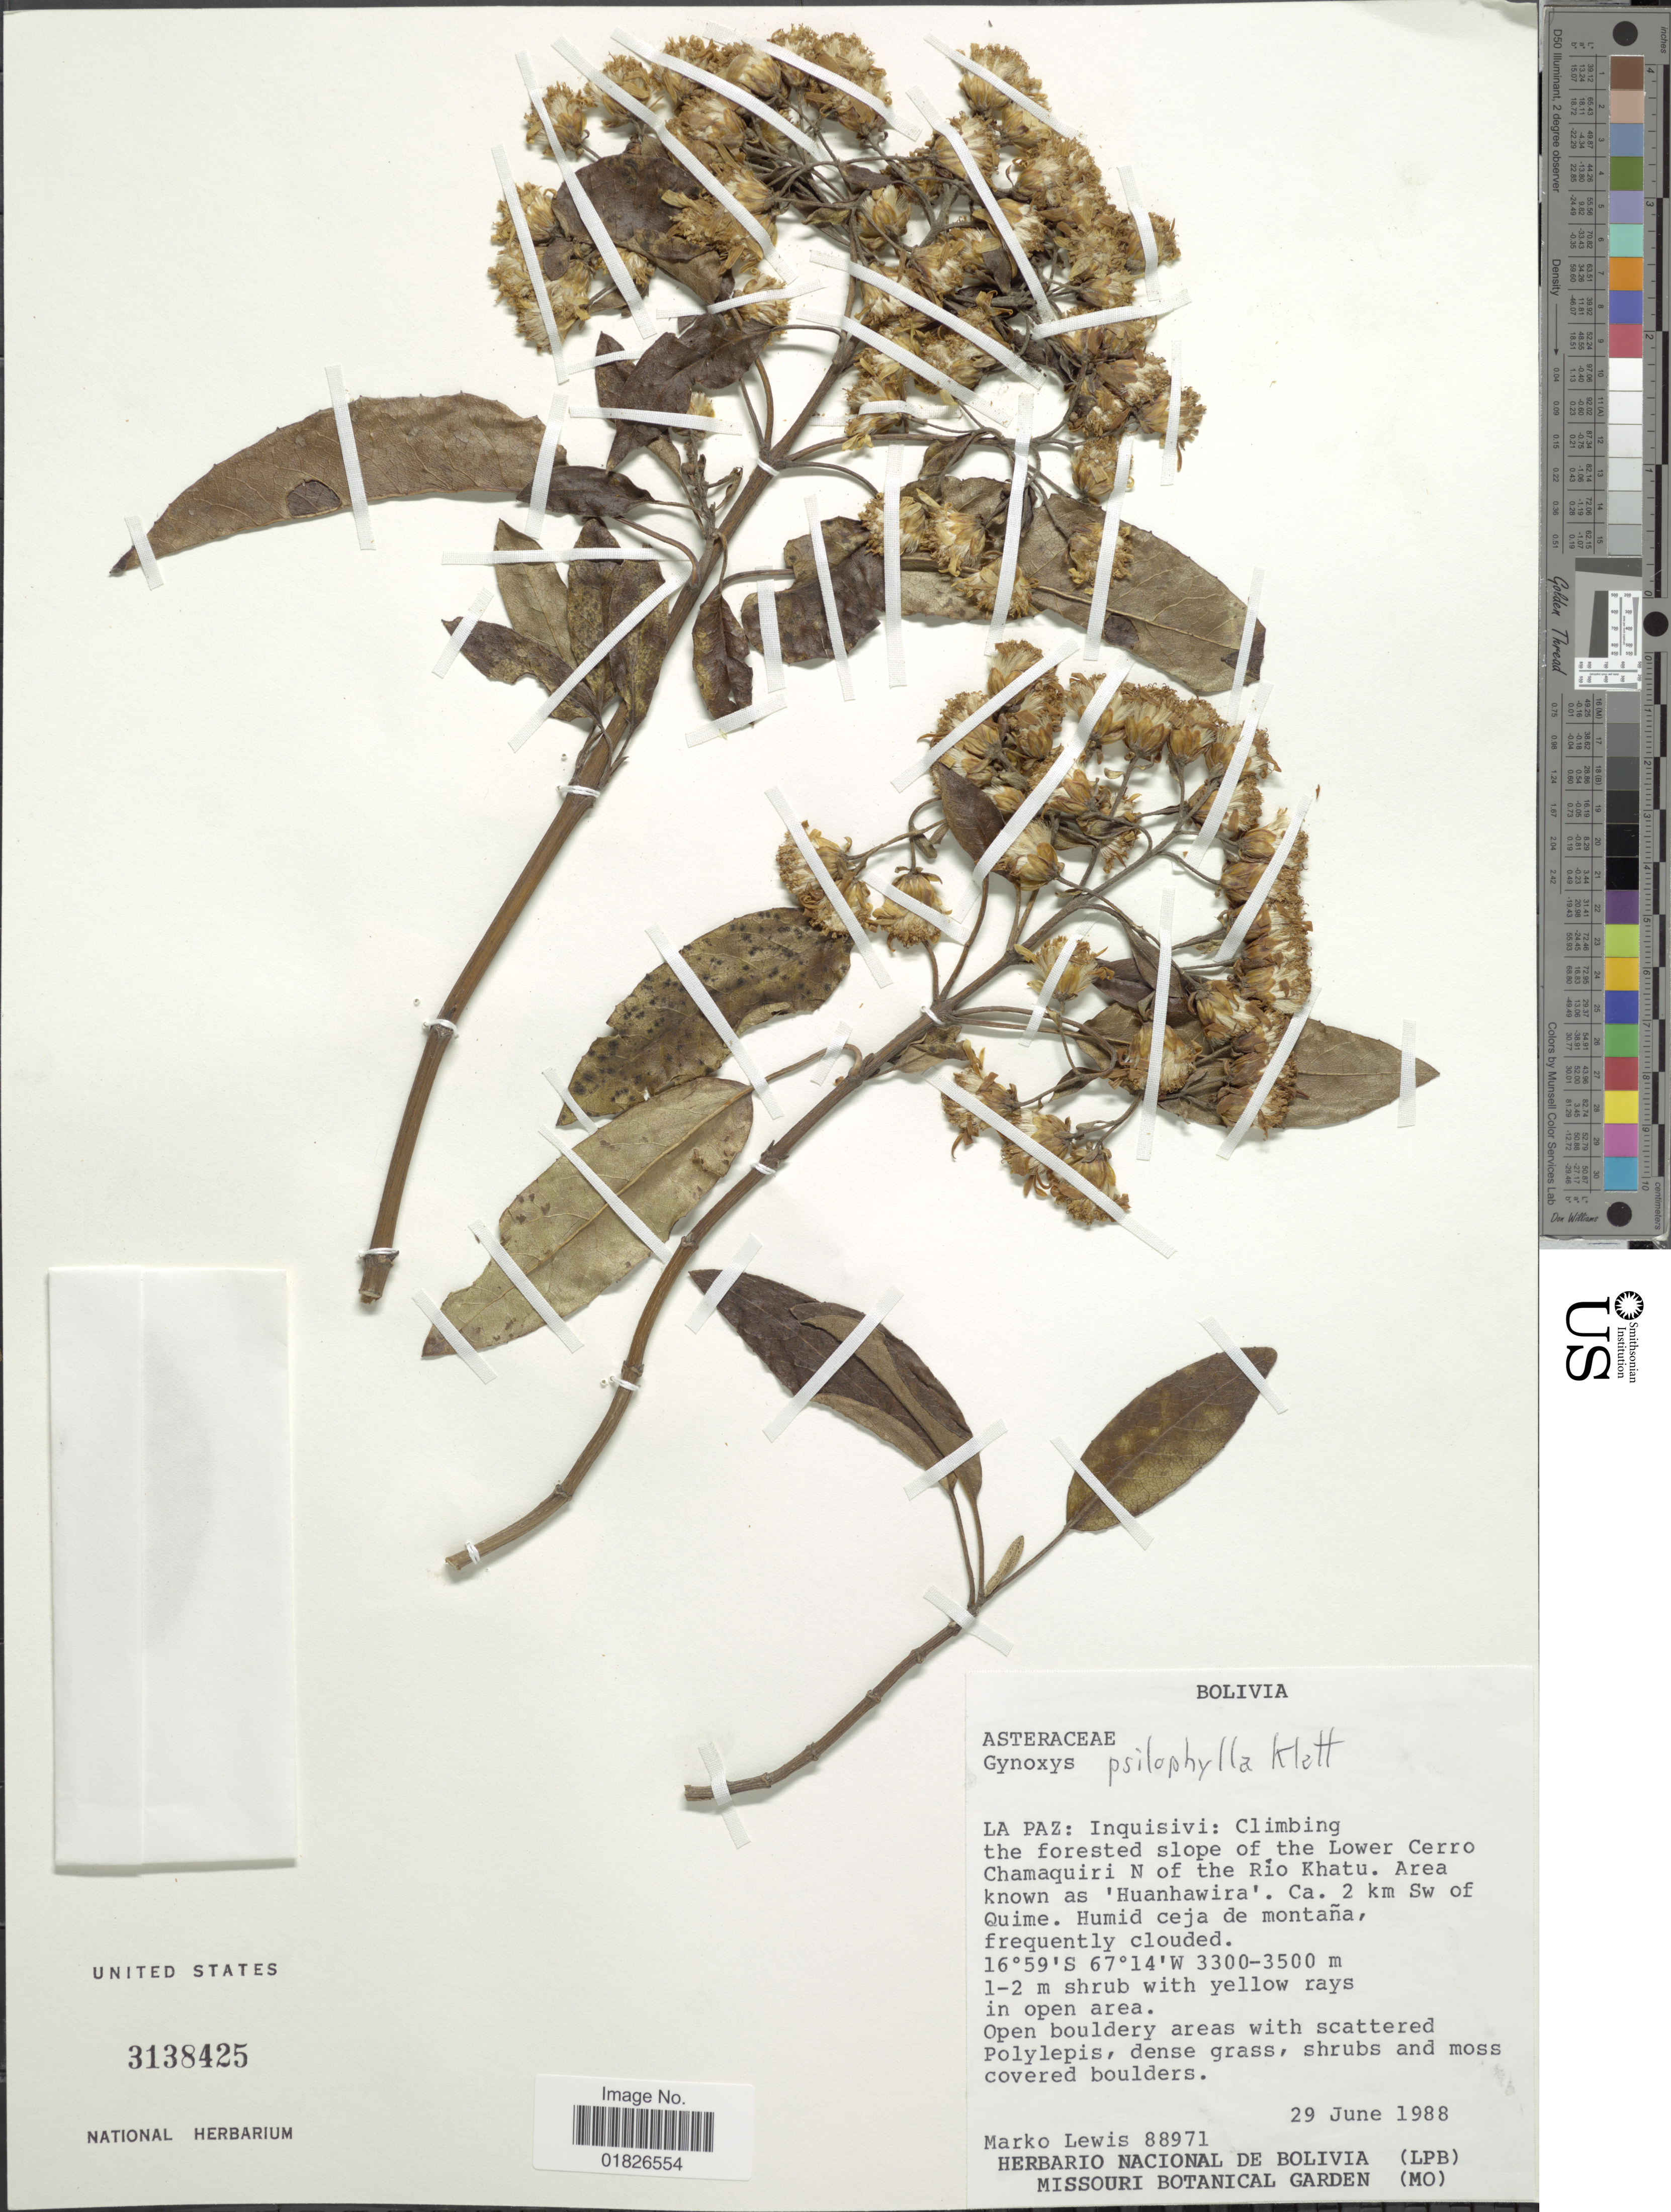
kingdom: Plantae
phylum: Tracheophyta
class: Magnoliopsida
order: Asterales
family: Asteraceae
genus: Gynoxys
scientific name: Gynoxys psilophylla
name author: Klatt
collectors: M. A. Lewis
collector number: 88971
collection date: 1988-06-29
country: Bolivia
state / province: La Paz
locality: Inquisivi, climbing the forested slope of the Lower Cerro Chamaquiri N of the Rio Khatu, area known as Huanhawira, ca 2 km SW of Quime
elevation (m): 3300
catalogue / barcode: US 3138425